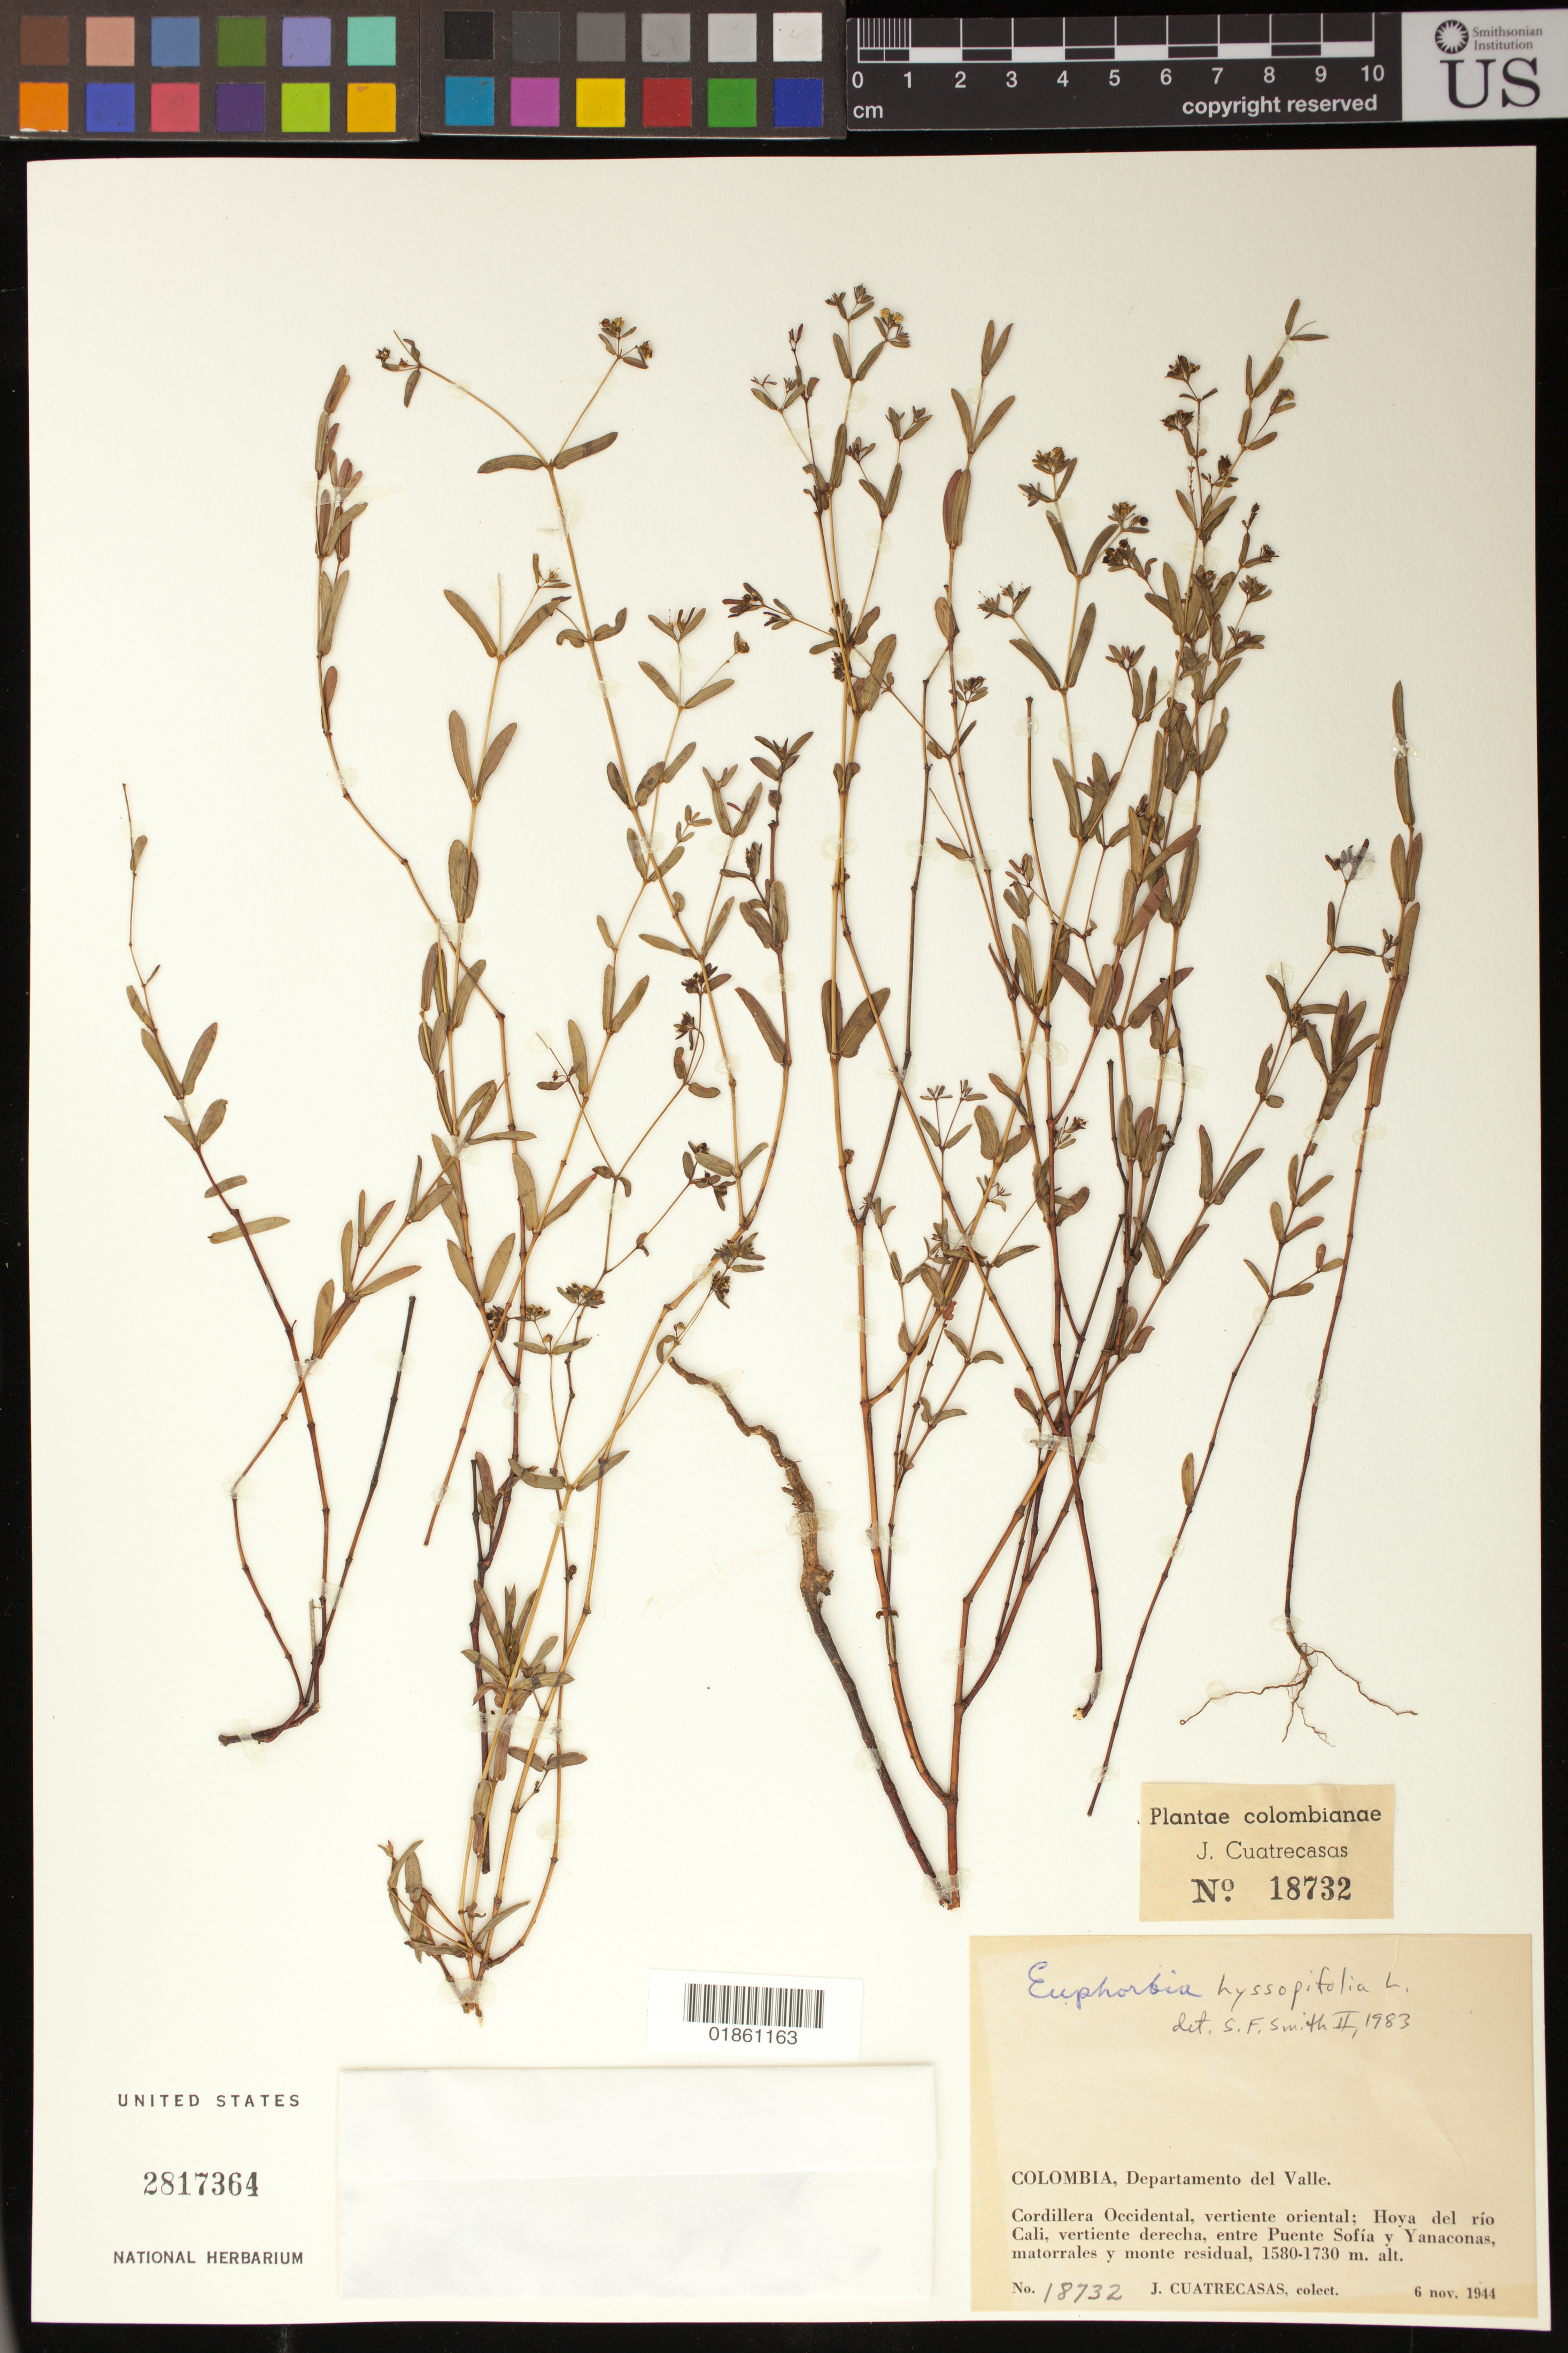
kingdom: Plantae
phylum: Tracheophyta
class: Magnoliopsida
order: Malpighiales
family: Euphorbiaceae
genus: Euphorbia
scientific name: Euphorbia hyssopifolia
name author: L.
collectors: J. Cuatrecasas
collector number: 18732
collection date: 1944-11-06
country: Colombia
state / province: Valle del Cauca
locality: Department del Valle; ; Cordillera Occidental, vertiente oriental; Hoya del rio Cali, vertiente derecha, entre Puente Sofia y Yanaconas matorrales y monte residual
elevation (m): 1580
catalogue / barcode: US 2817364